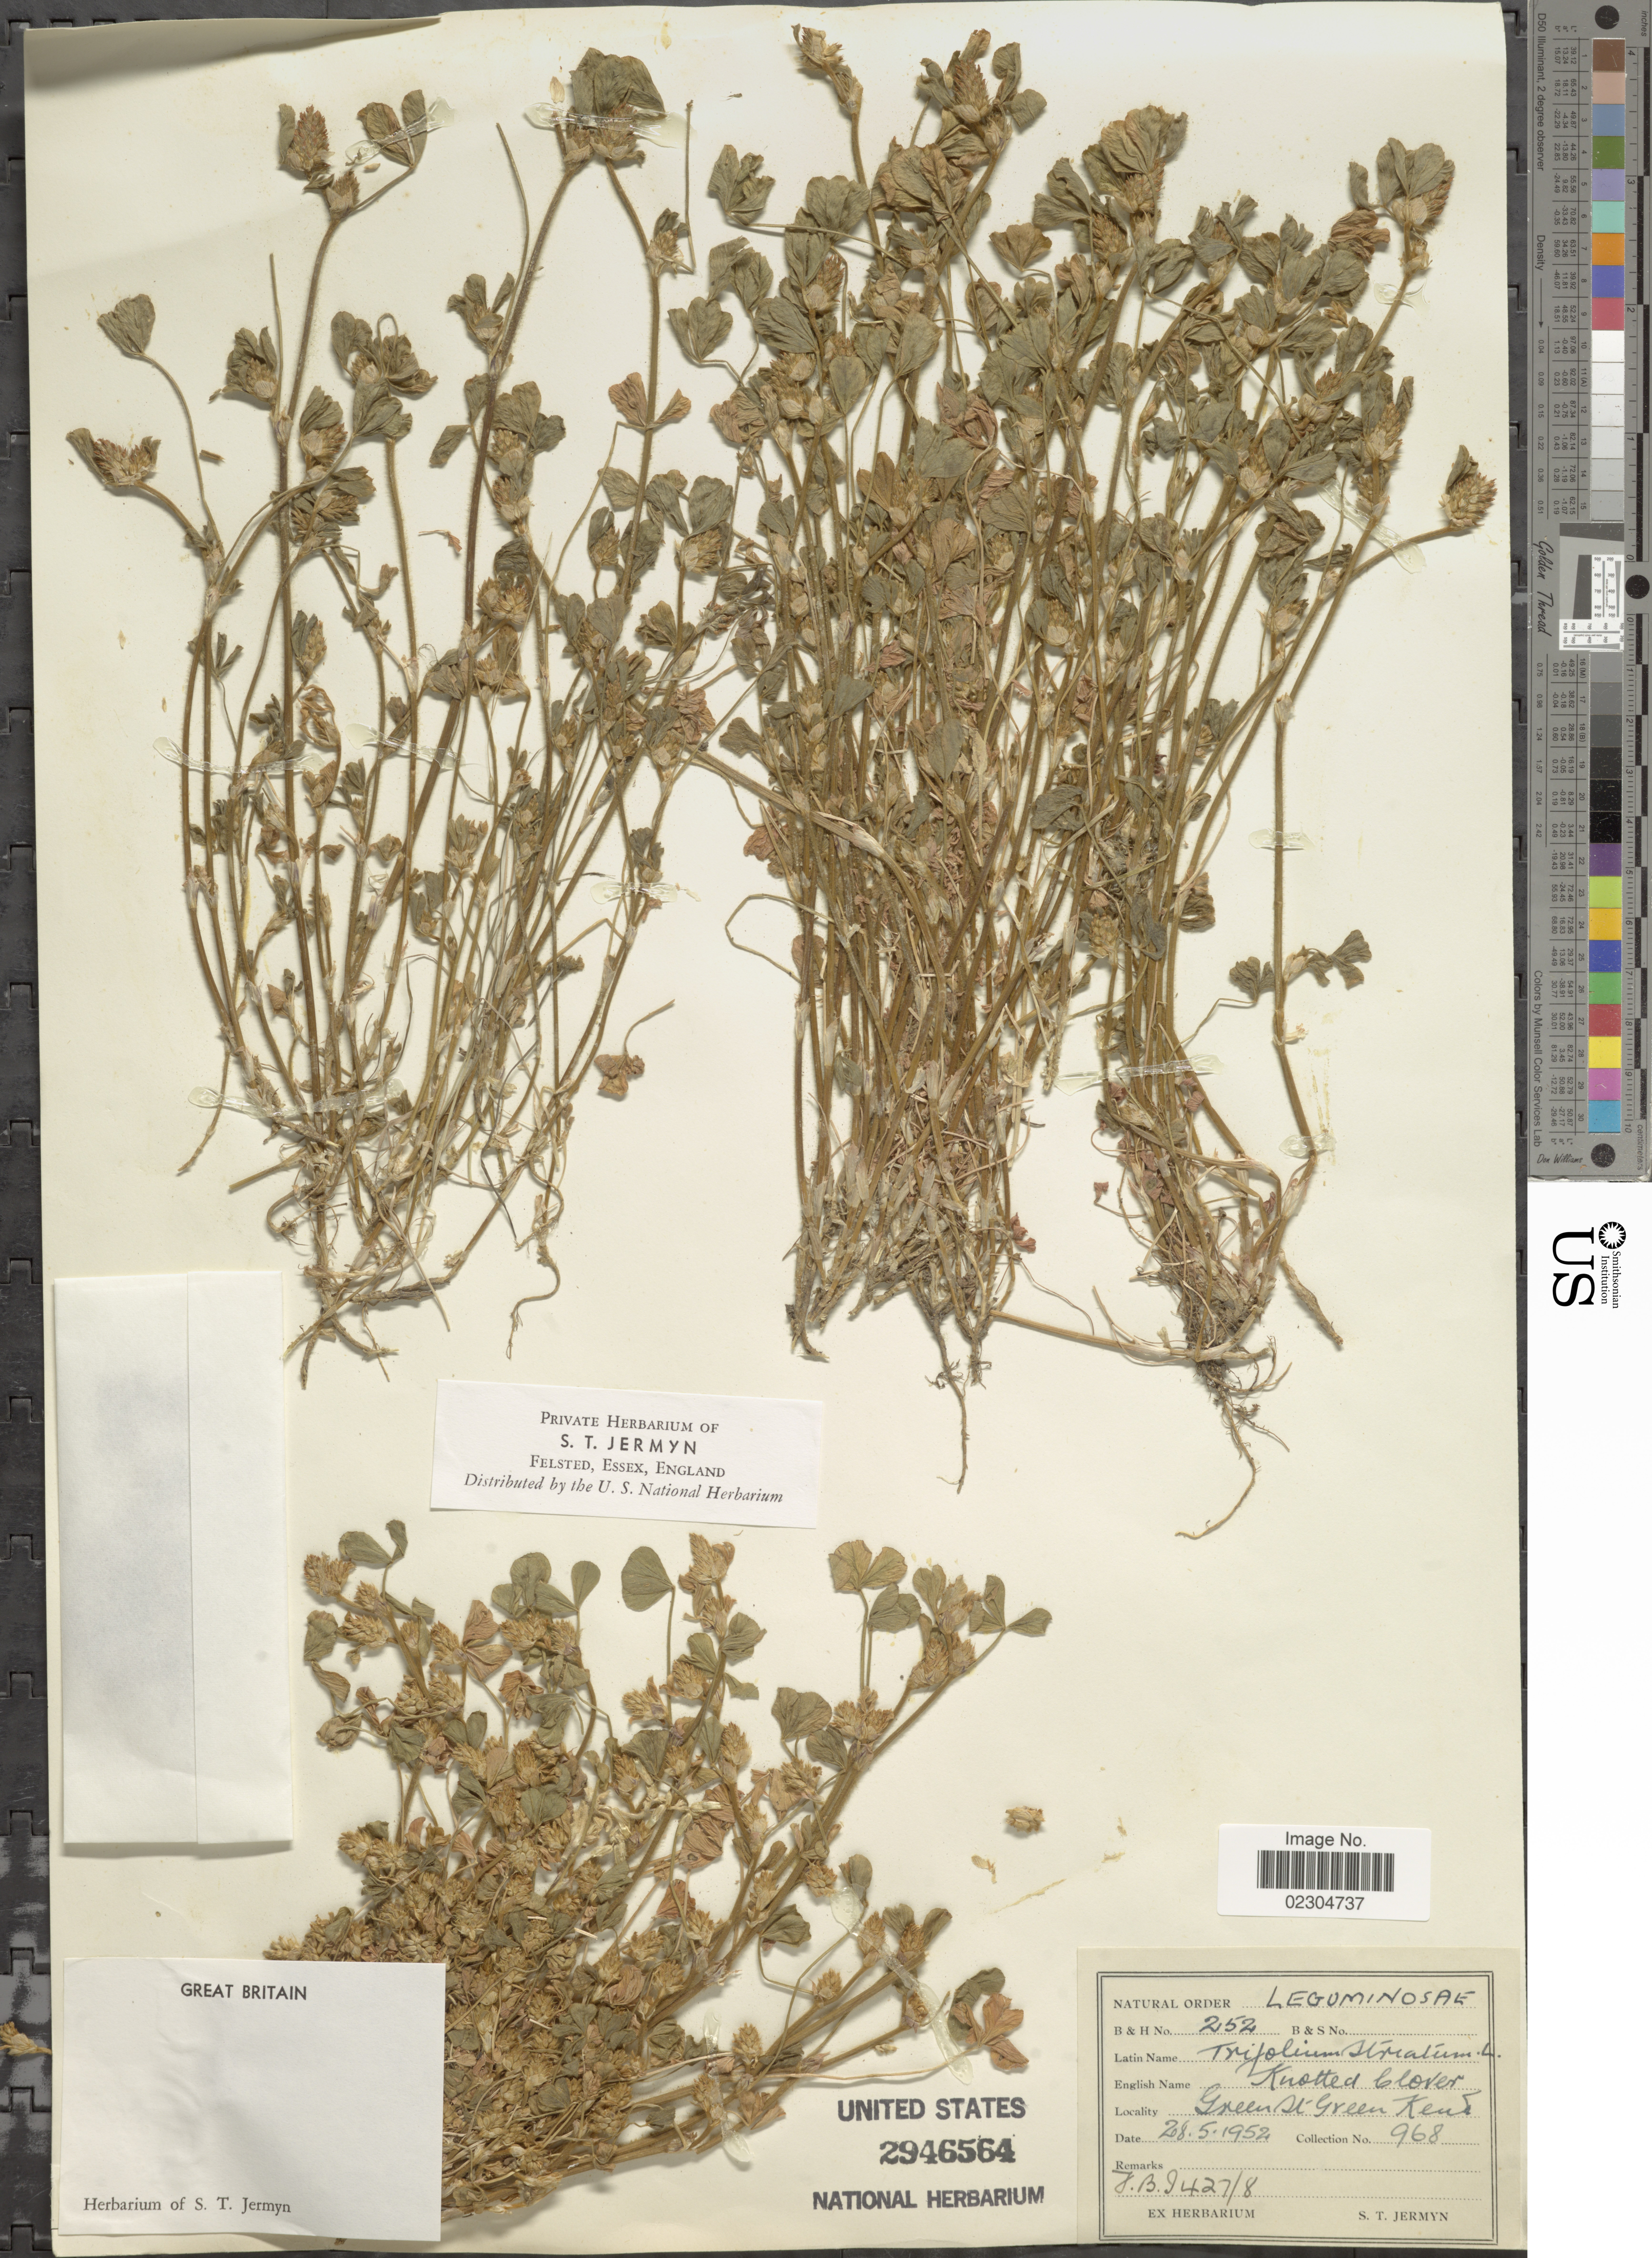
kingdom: Plantae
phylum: Tracheophyta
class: Magnoliopsida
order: Fabales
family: Fabaceae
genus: Trifolium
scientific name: Trifolium striatum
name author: L.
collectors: ex herb. S. T. Jermyn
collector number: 968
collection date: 1952-05-28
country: United Kingdom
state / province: England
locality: Great Britain. Green St Green Kent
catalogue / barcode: US 2946564